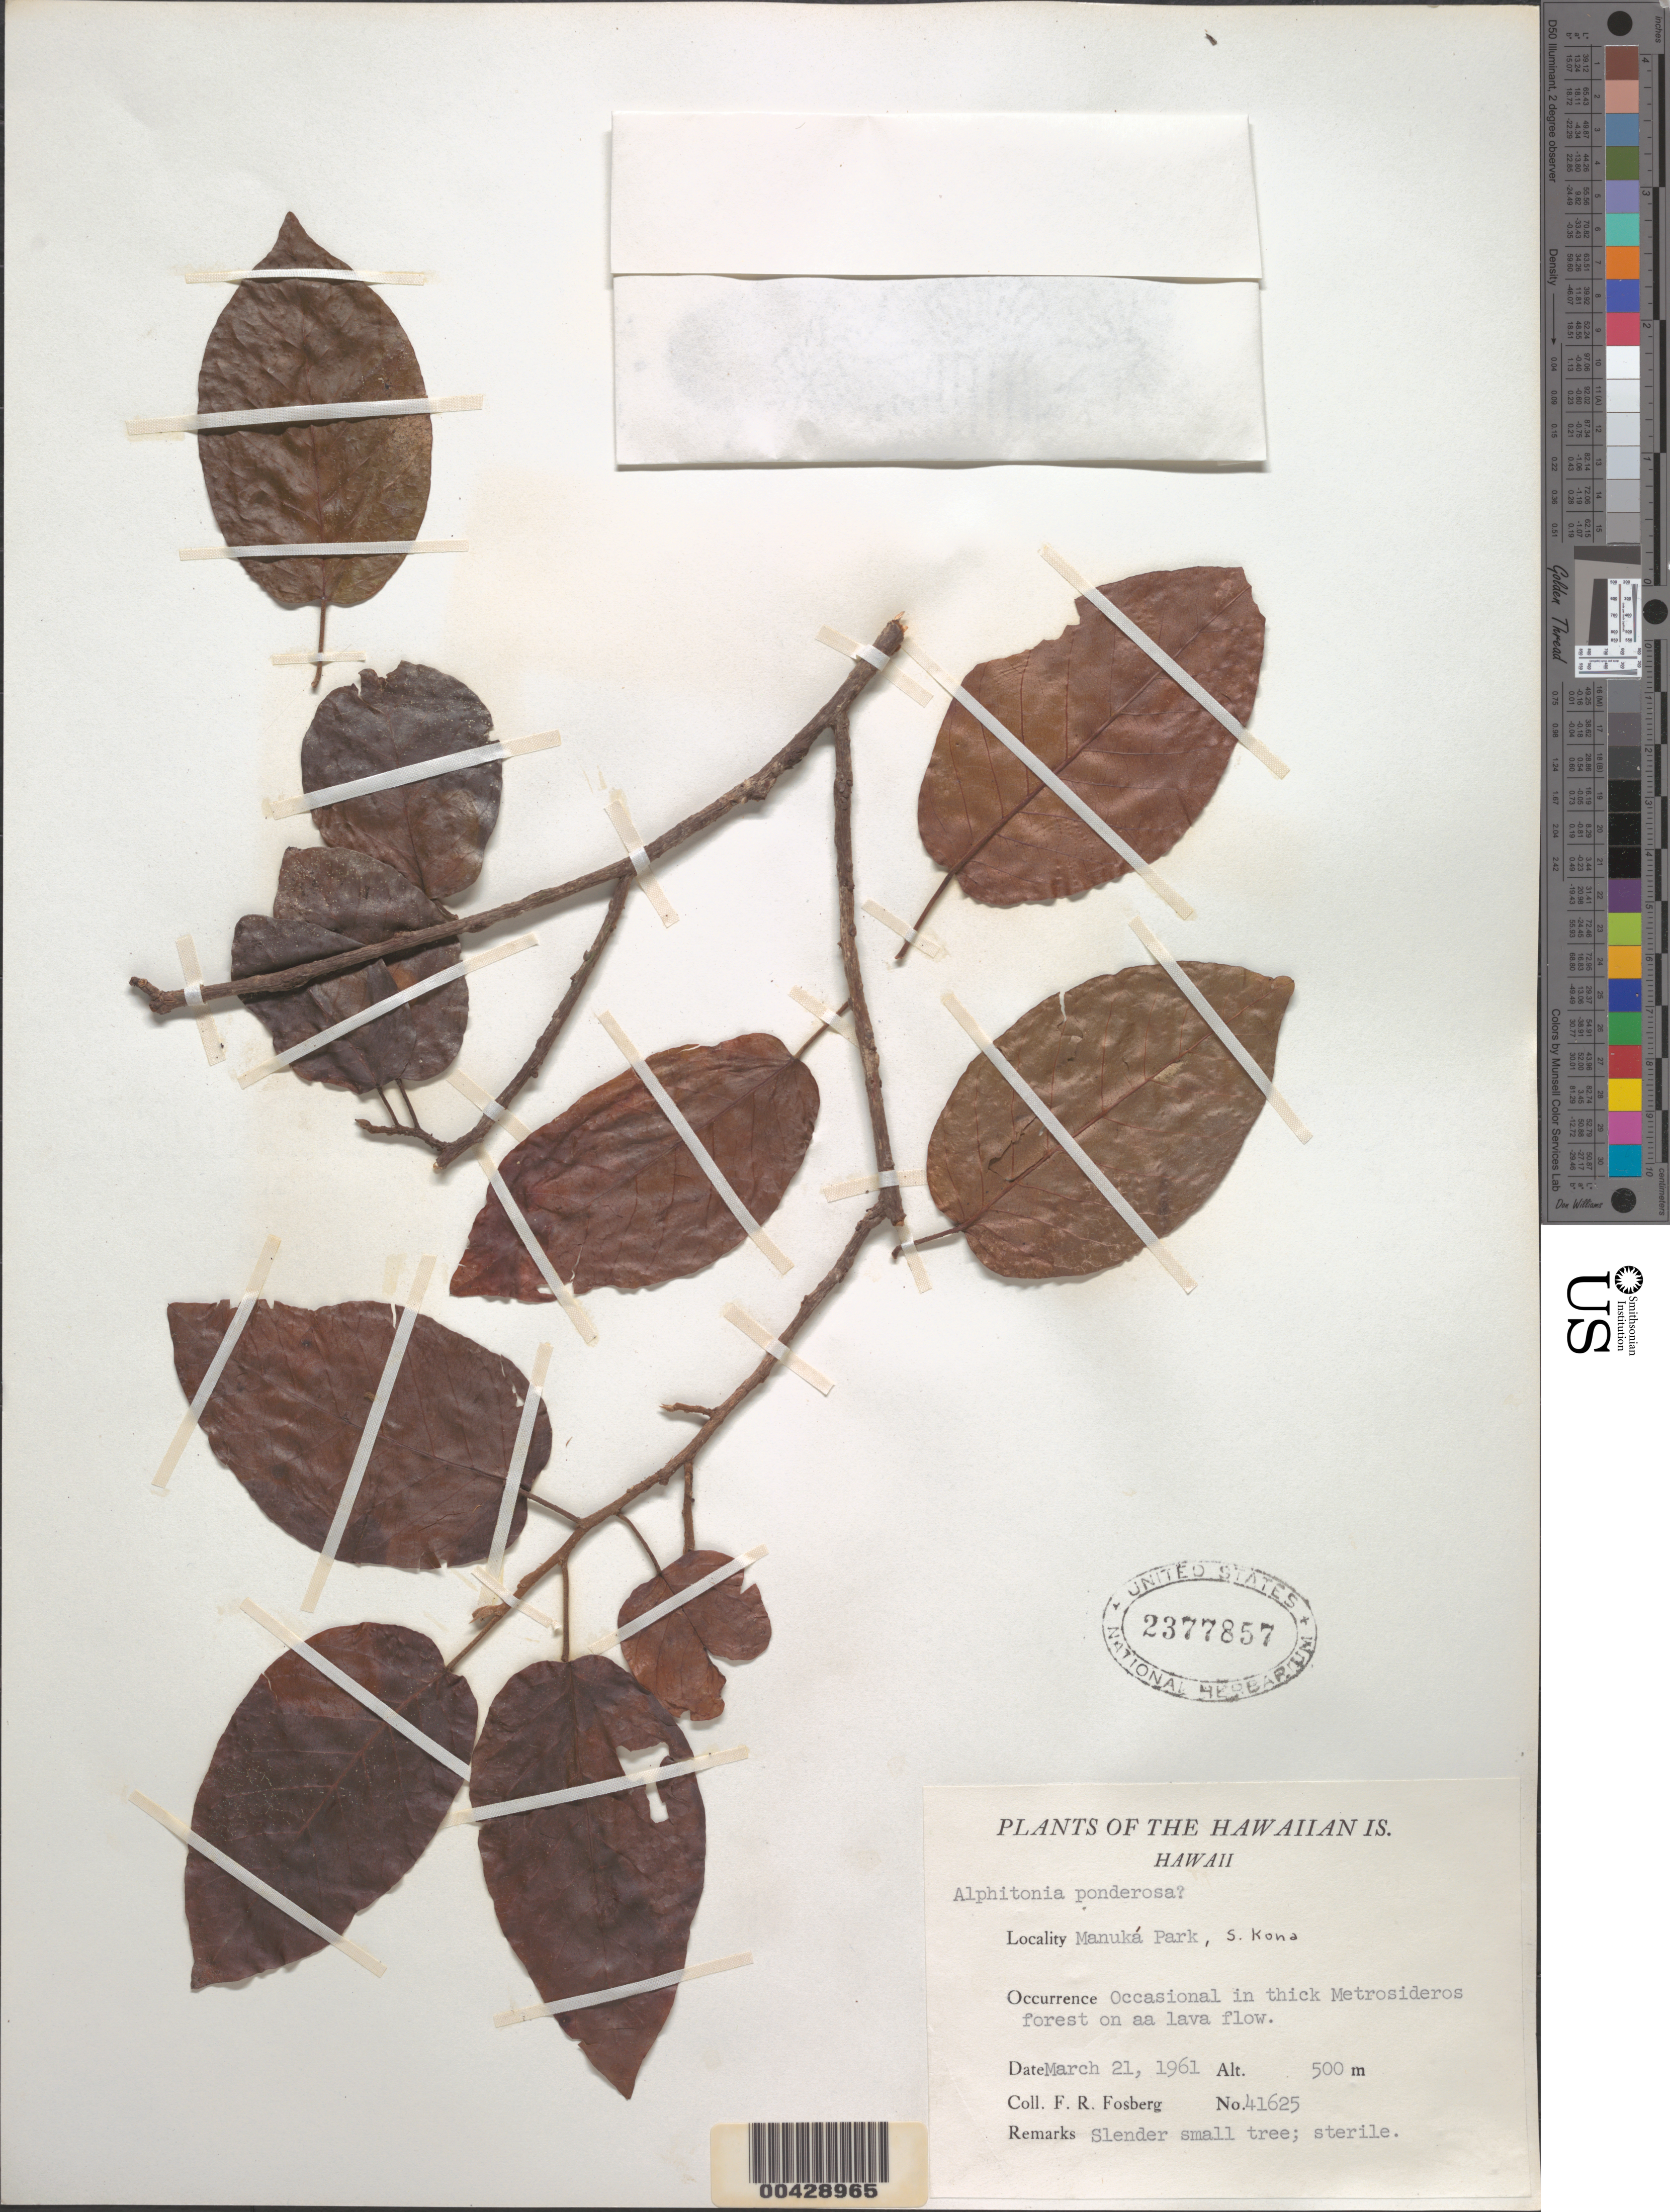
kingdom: Plantae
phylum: Tracheophyta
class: Magnoliopsida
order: Rosales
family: Rhamnaceae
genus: Alphitonia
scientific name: Alphitonia ponderosa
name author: Hillebr.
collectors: F. R. Fosberg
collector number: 41625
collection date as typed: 21 Mar 1961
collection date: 1961-03-21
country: United States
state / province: Hawaii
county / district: Hawaii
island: Hawaii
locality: Manuka Park, S Kona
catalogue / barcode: US 2377857